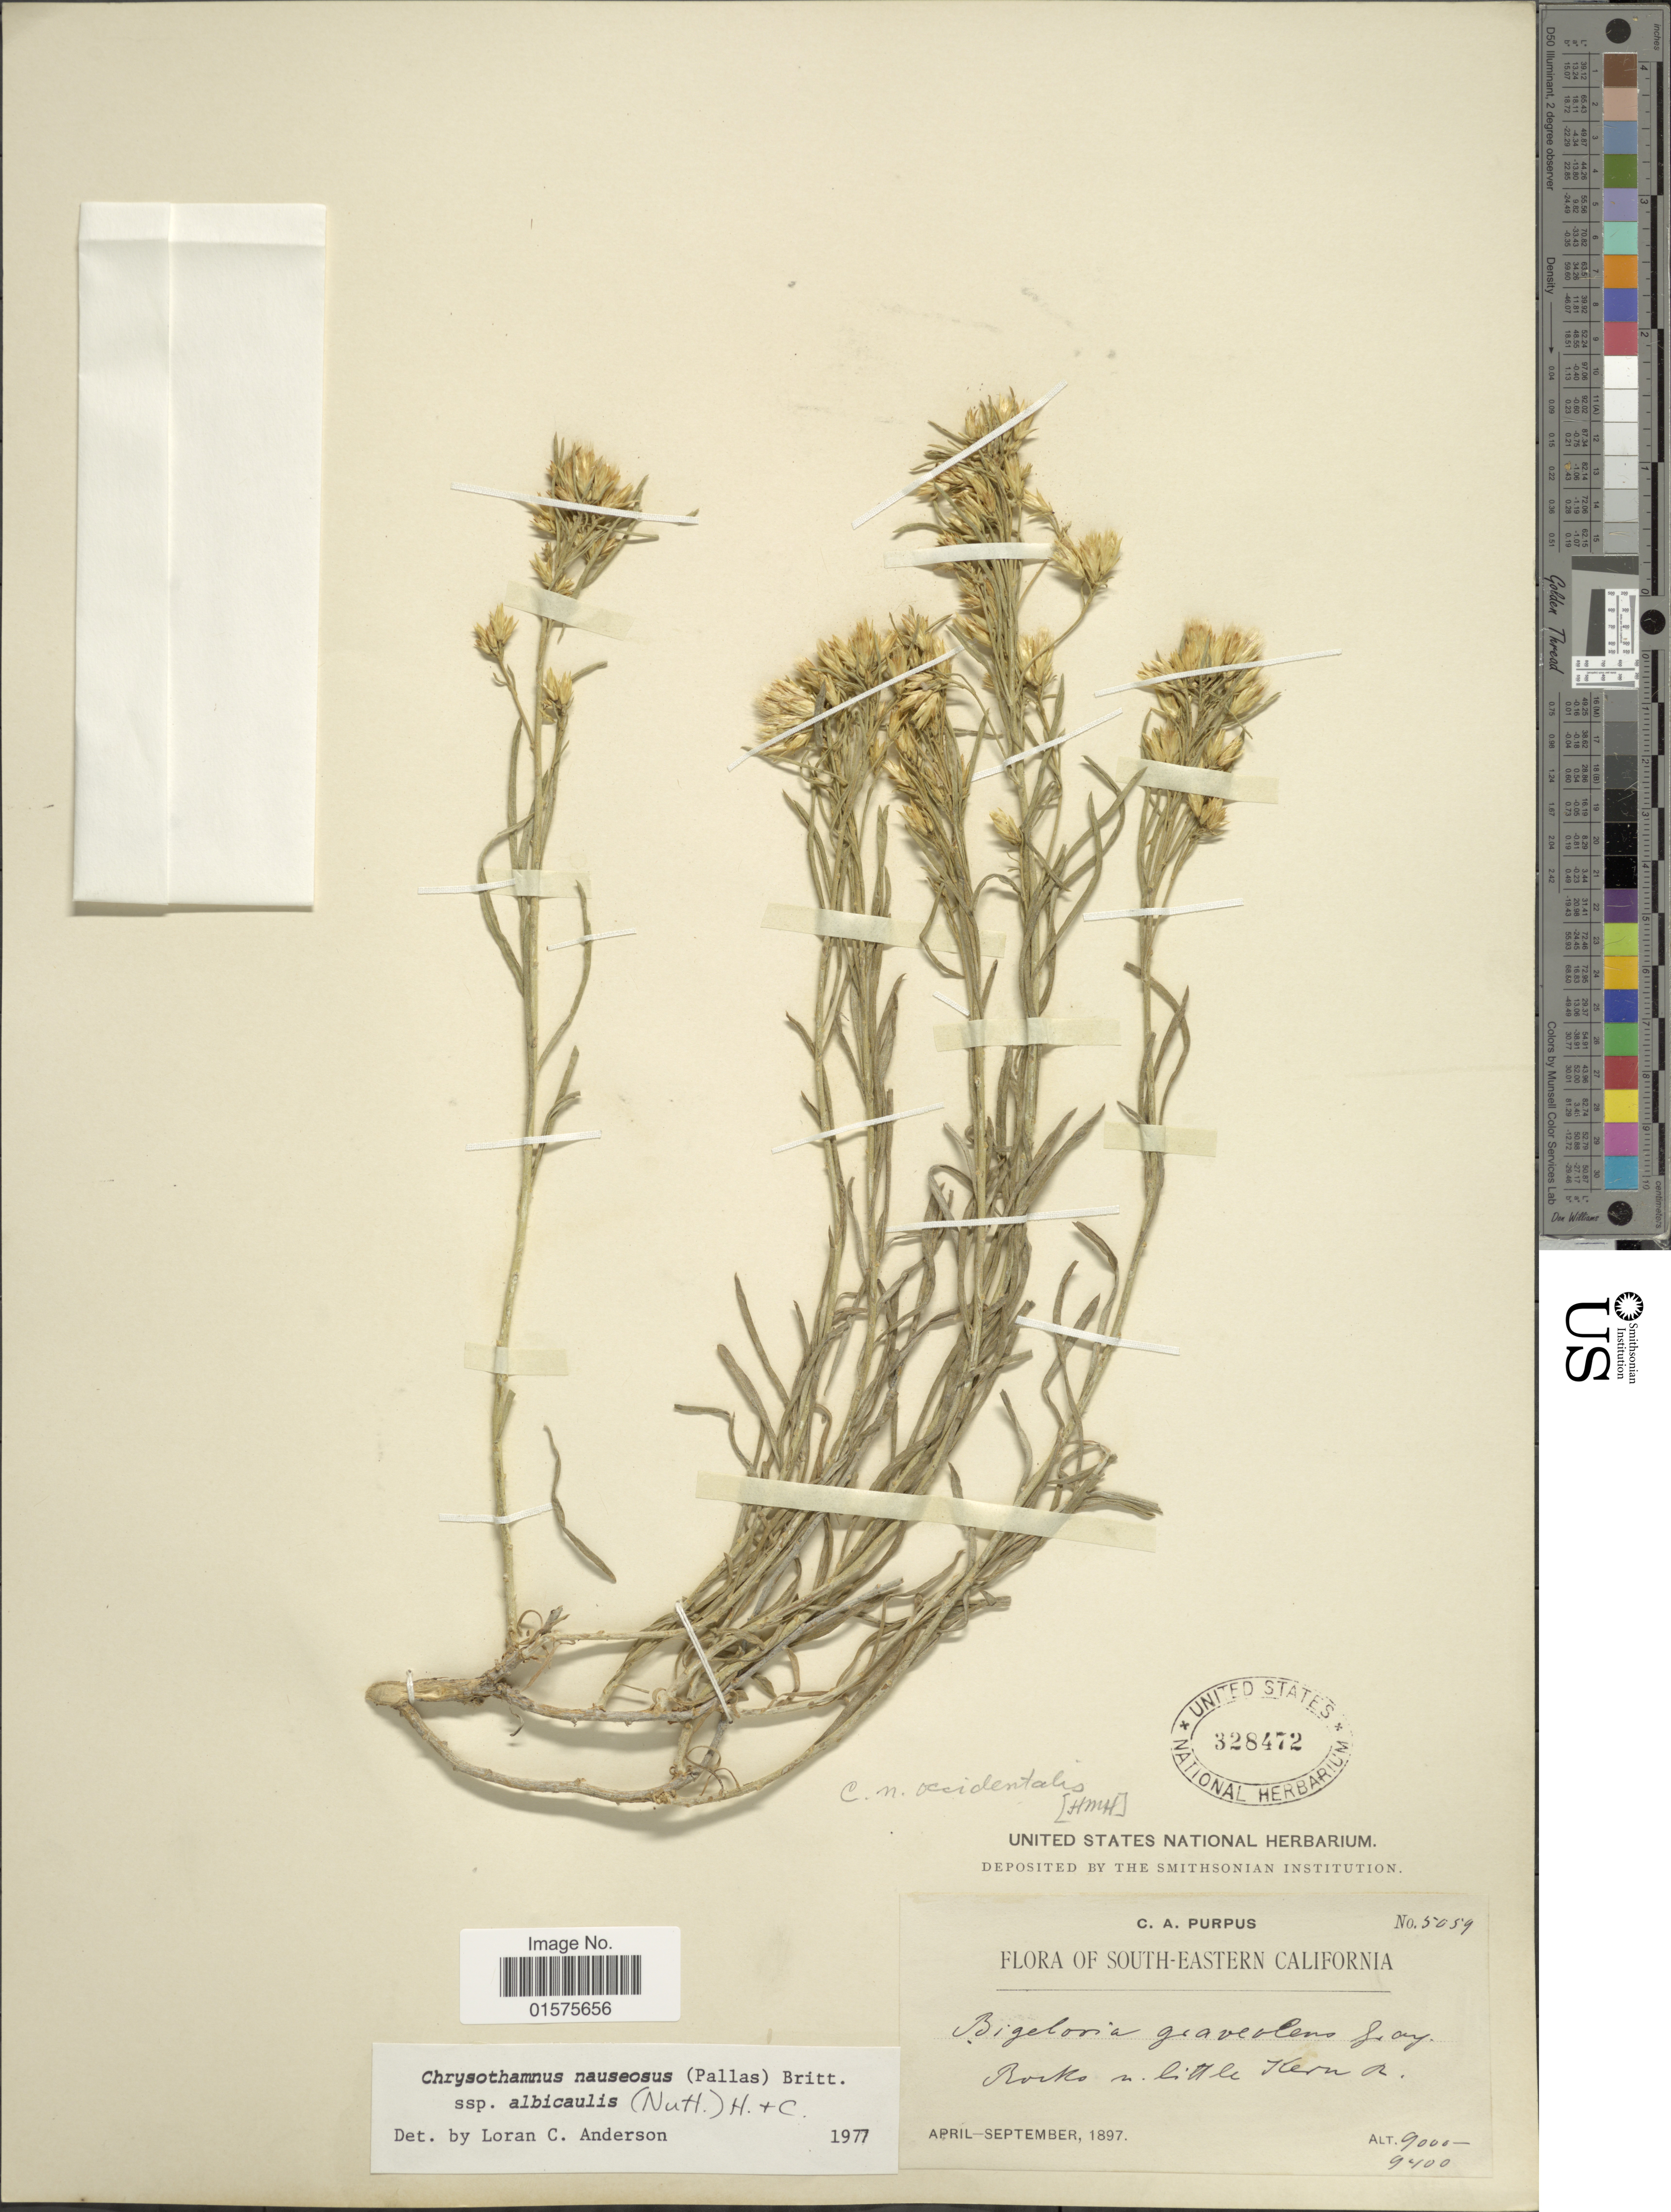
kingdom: Plantae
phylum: Tracheophyta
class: Magnoliopsida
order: Asterales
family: Asteraceae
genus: Ericameria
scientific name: Ericameria nauseosa var. speciosa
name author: (Nutt.) G.L. Nesom & G.I. Baird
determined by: Urbatsch, Lowell E., Curator (LSU), Louisiana State University (UNITED STATES)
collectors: C. A. Purpus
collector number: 5059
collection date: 1897-04/1897-09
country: United States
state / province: California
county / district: Kern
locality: Southern California. Rocks n. Little Kern R. (River)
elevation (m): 2743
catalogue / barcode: US 328472